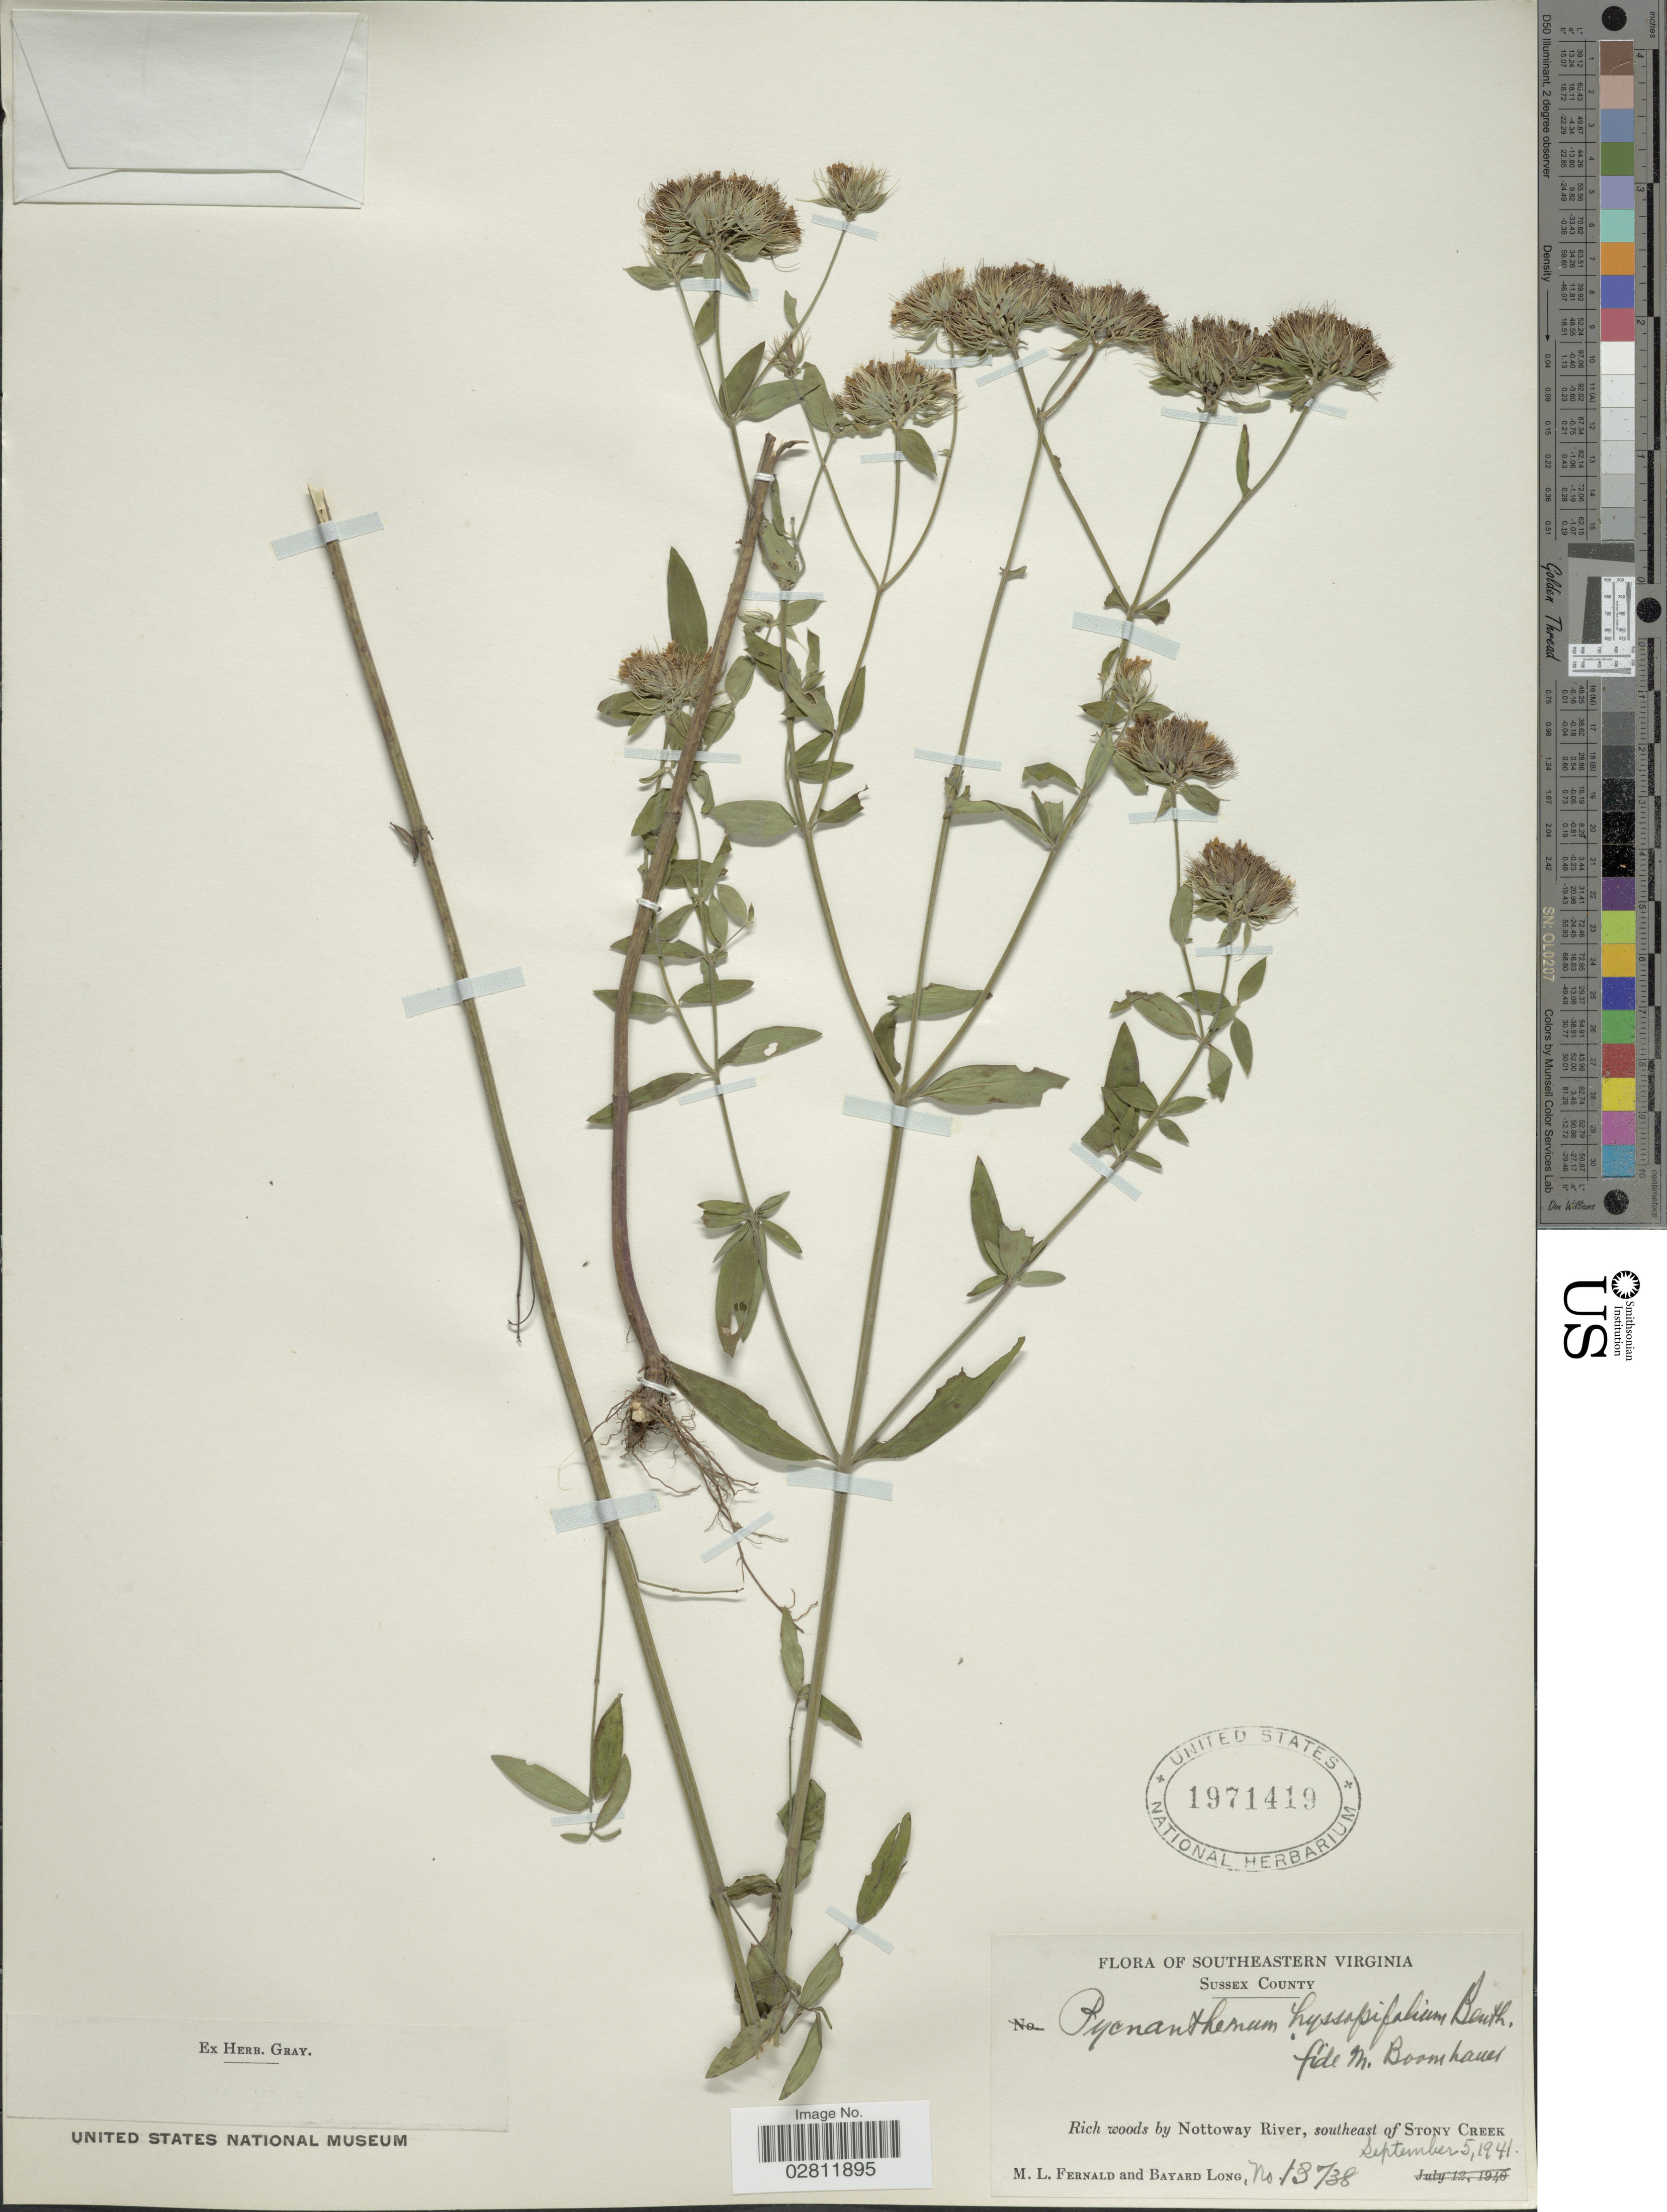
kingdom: Plantae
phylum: Tracheophyta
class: Magnoliopsida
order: Lamiales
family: Lamiaceae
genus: Pycnanthemum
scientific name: Pycnanthemum flexuosum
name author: (Walter) Britton, Stearns & Poggenb.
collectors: M. L. Fernald & B. Long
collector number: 13738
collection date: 1941-09-05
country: United States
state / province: Virginia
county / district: Sussex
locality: Southeastern Virginia. Sussex County. Rich woods by Nottoway River, southeast of Stony Creek.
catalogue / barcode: US 1971419